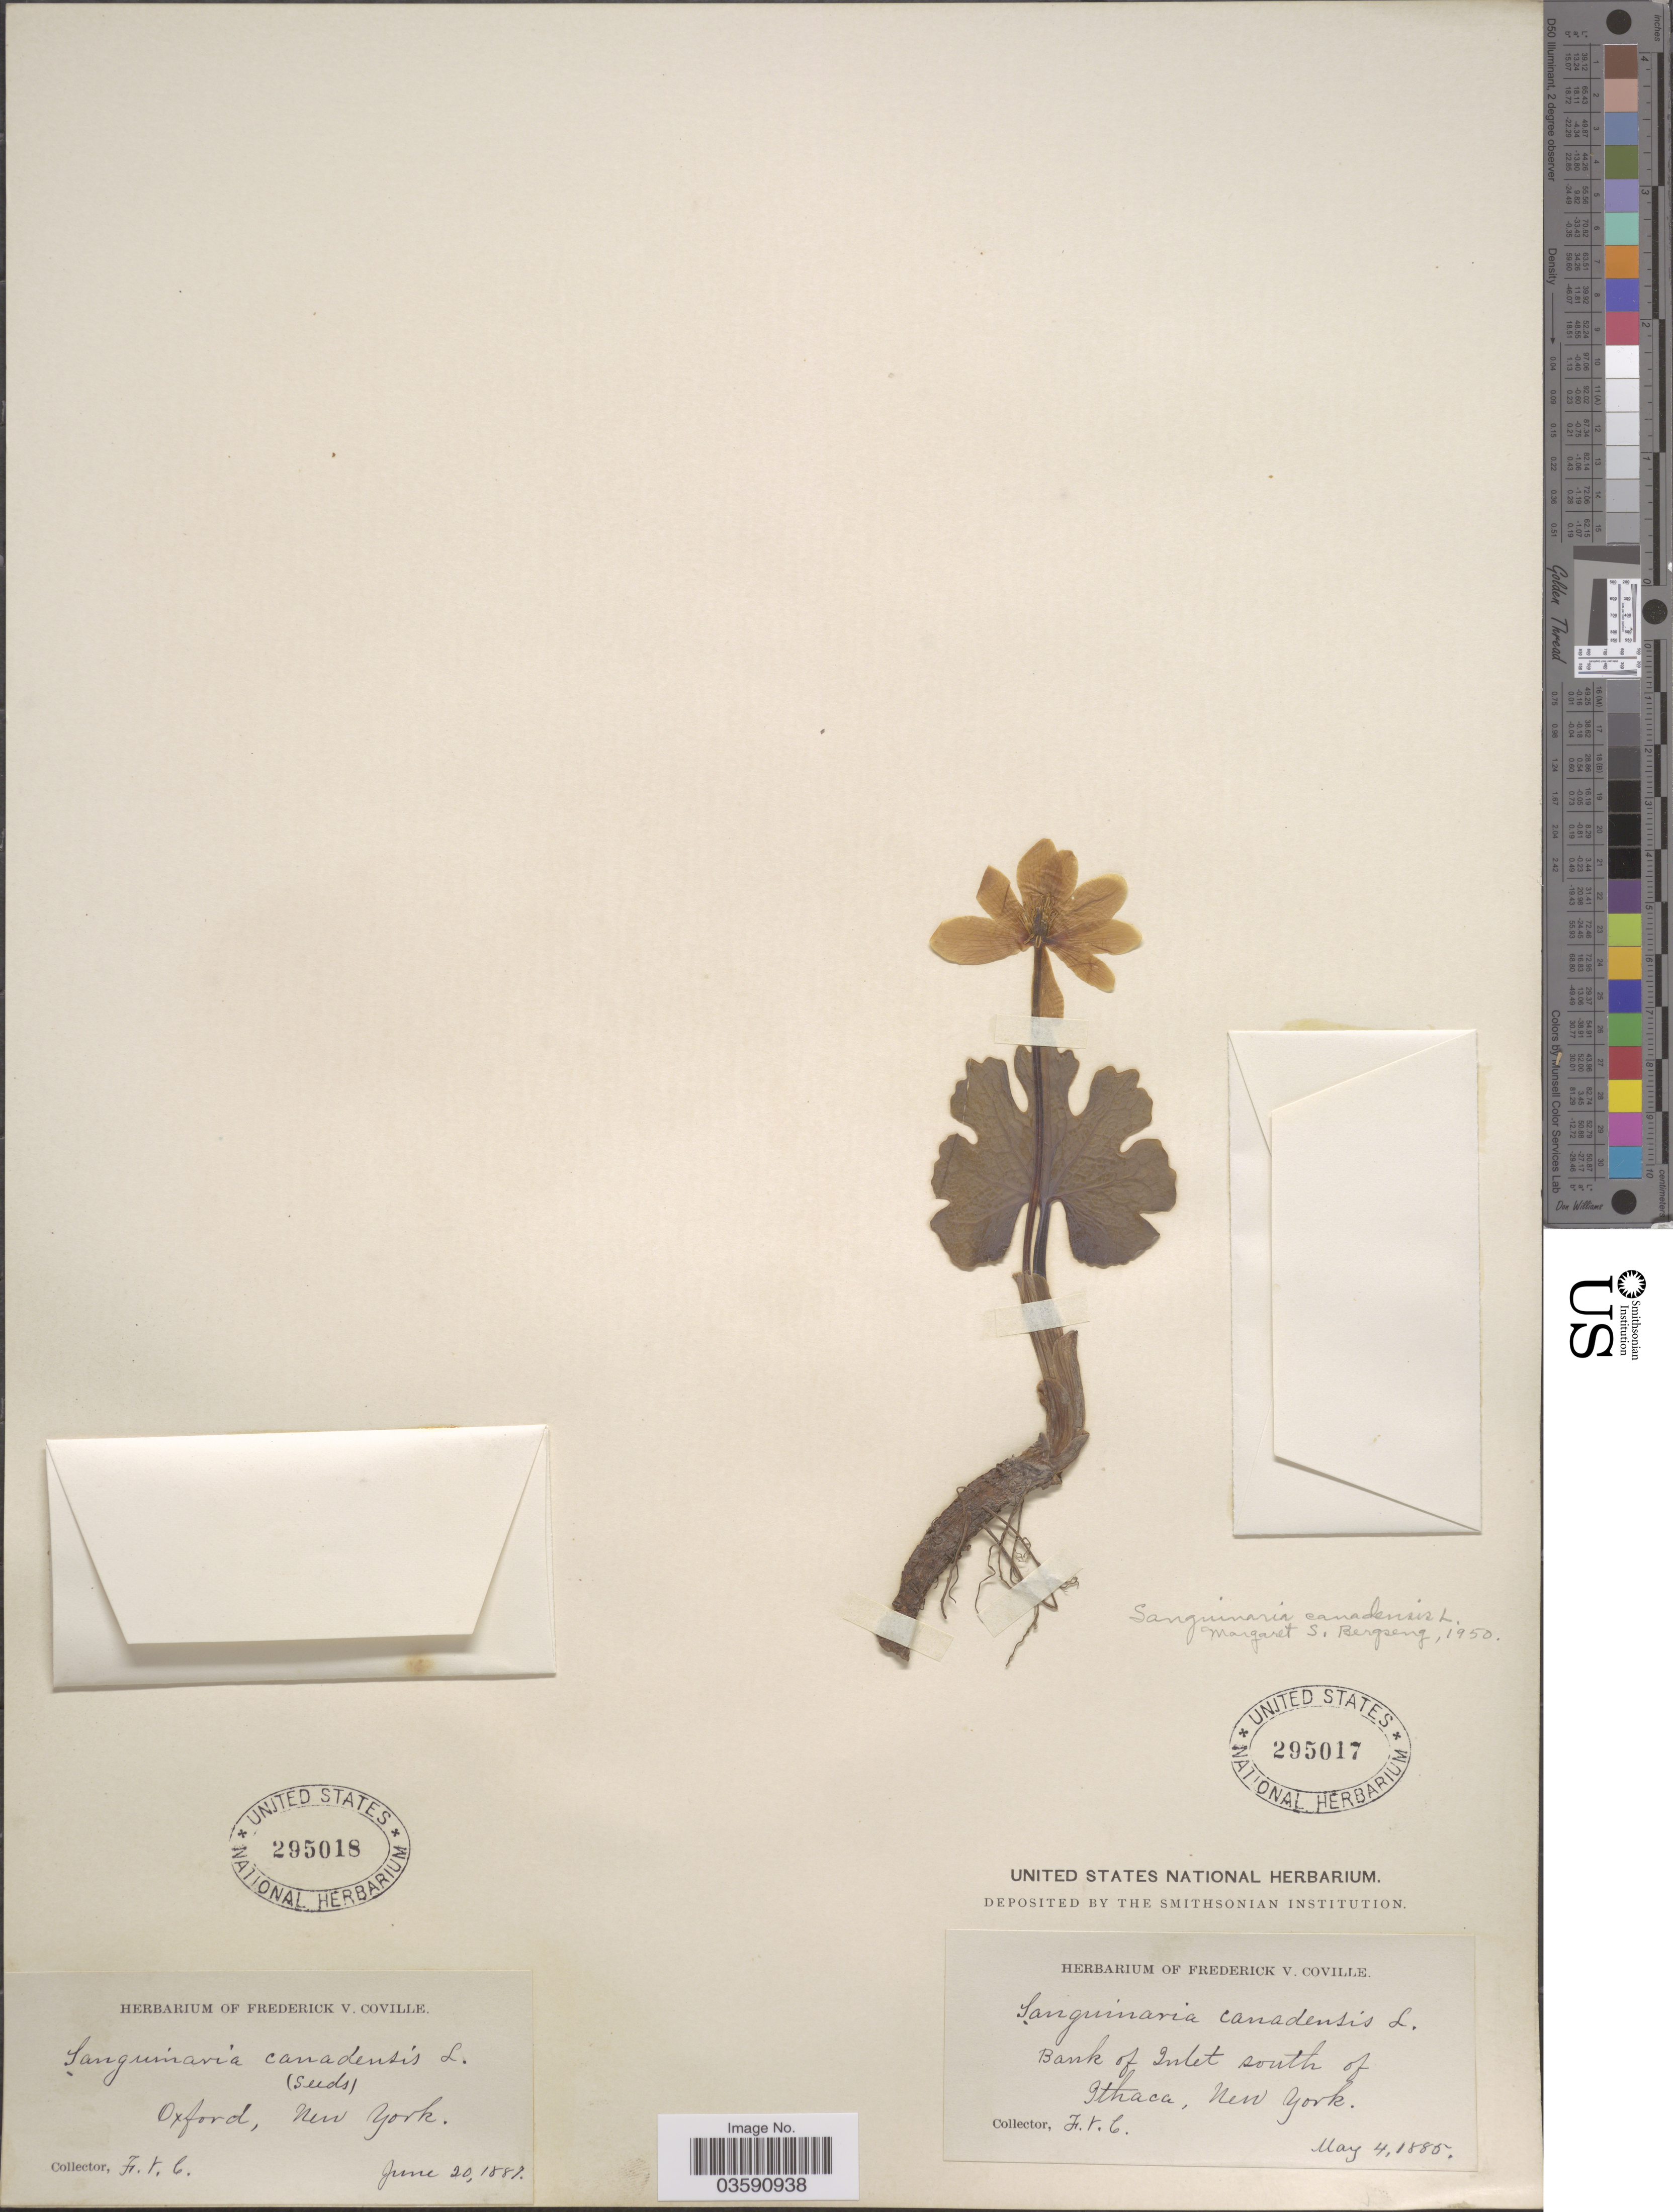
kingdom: Plantae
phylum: Tracheophyta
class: Magnoliopsida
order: Ranunculales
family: Papaveraceae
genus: Sanguinaria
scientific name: Sanguinaria canadensis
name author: L.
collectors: F. V. Coville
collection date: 1887-06-20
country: United States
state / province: New York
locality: Oxford.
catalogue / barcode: US 295018